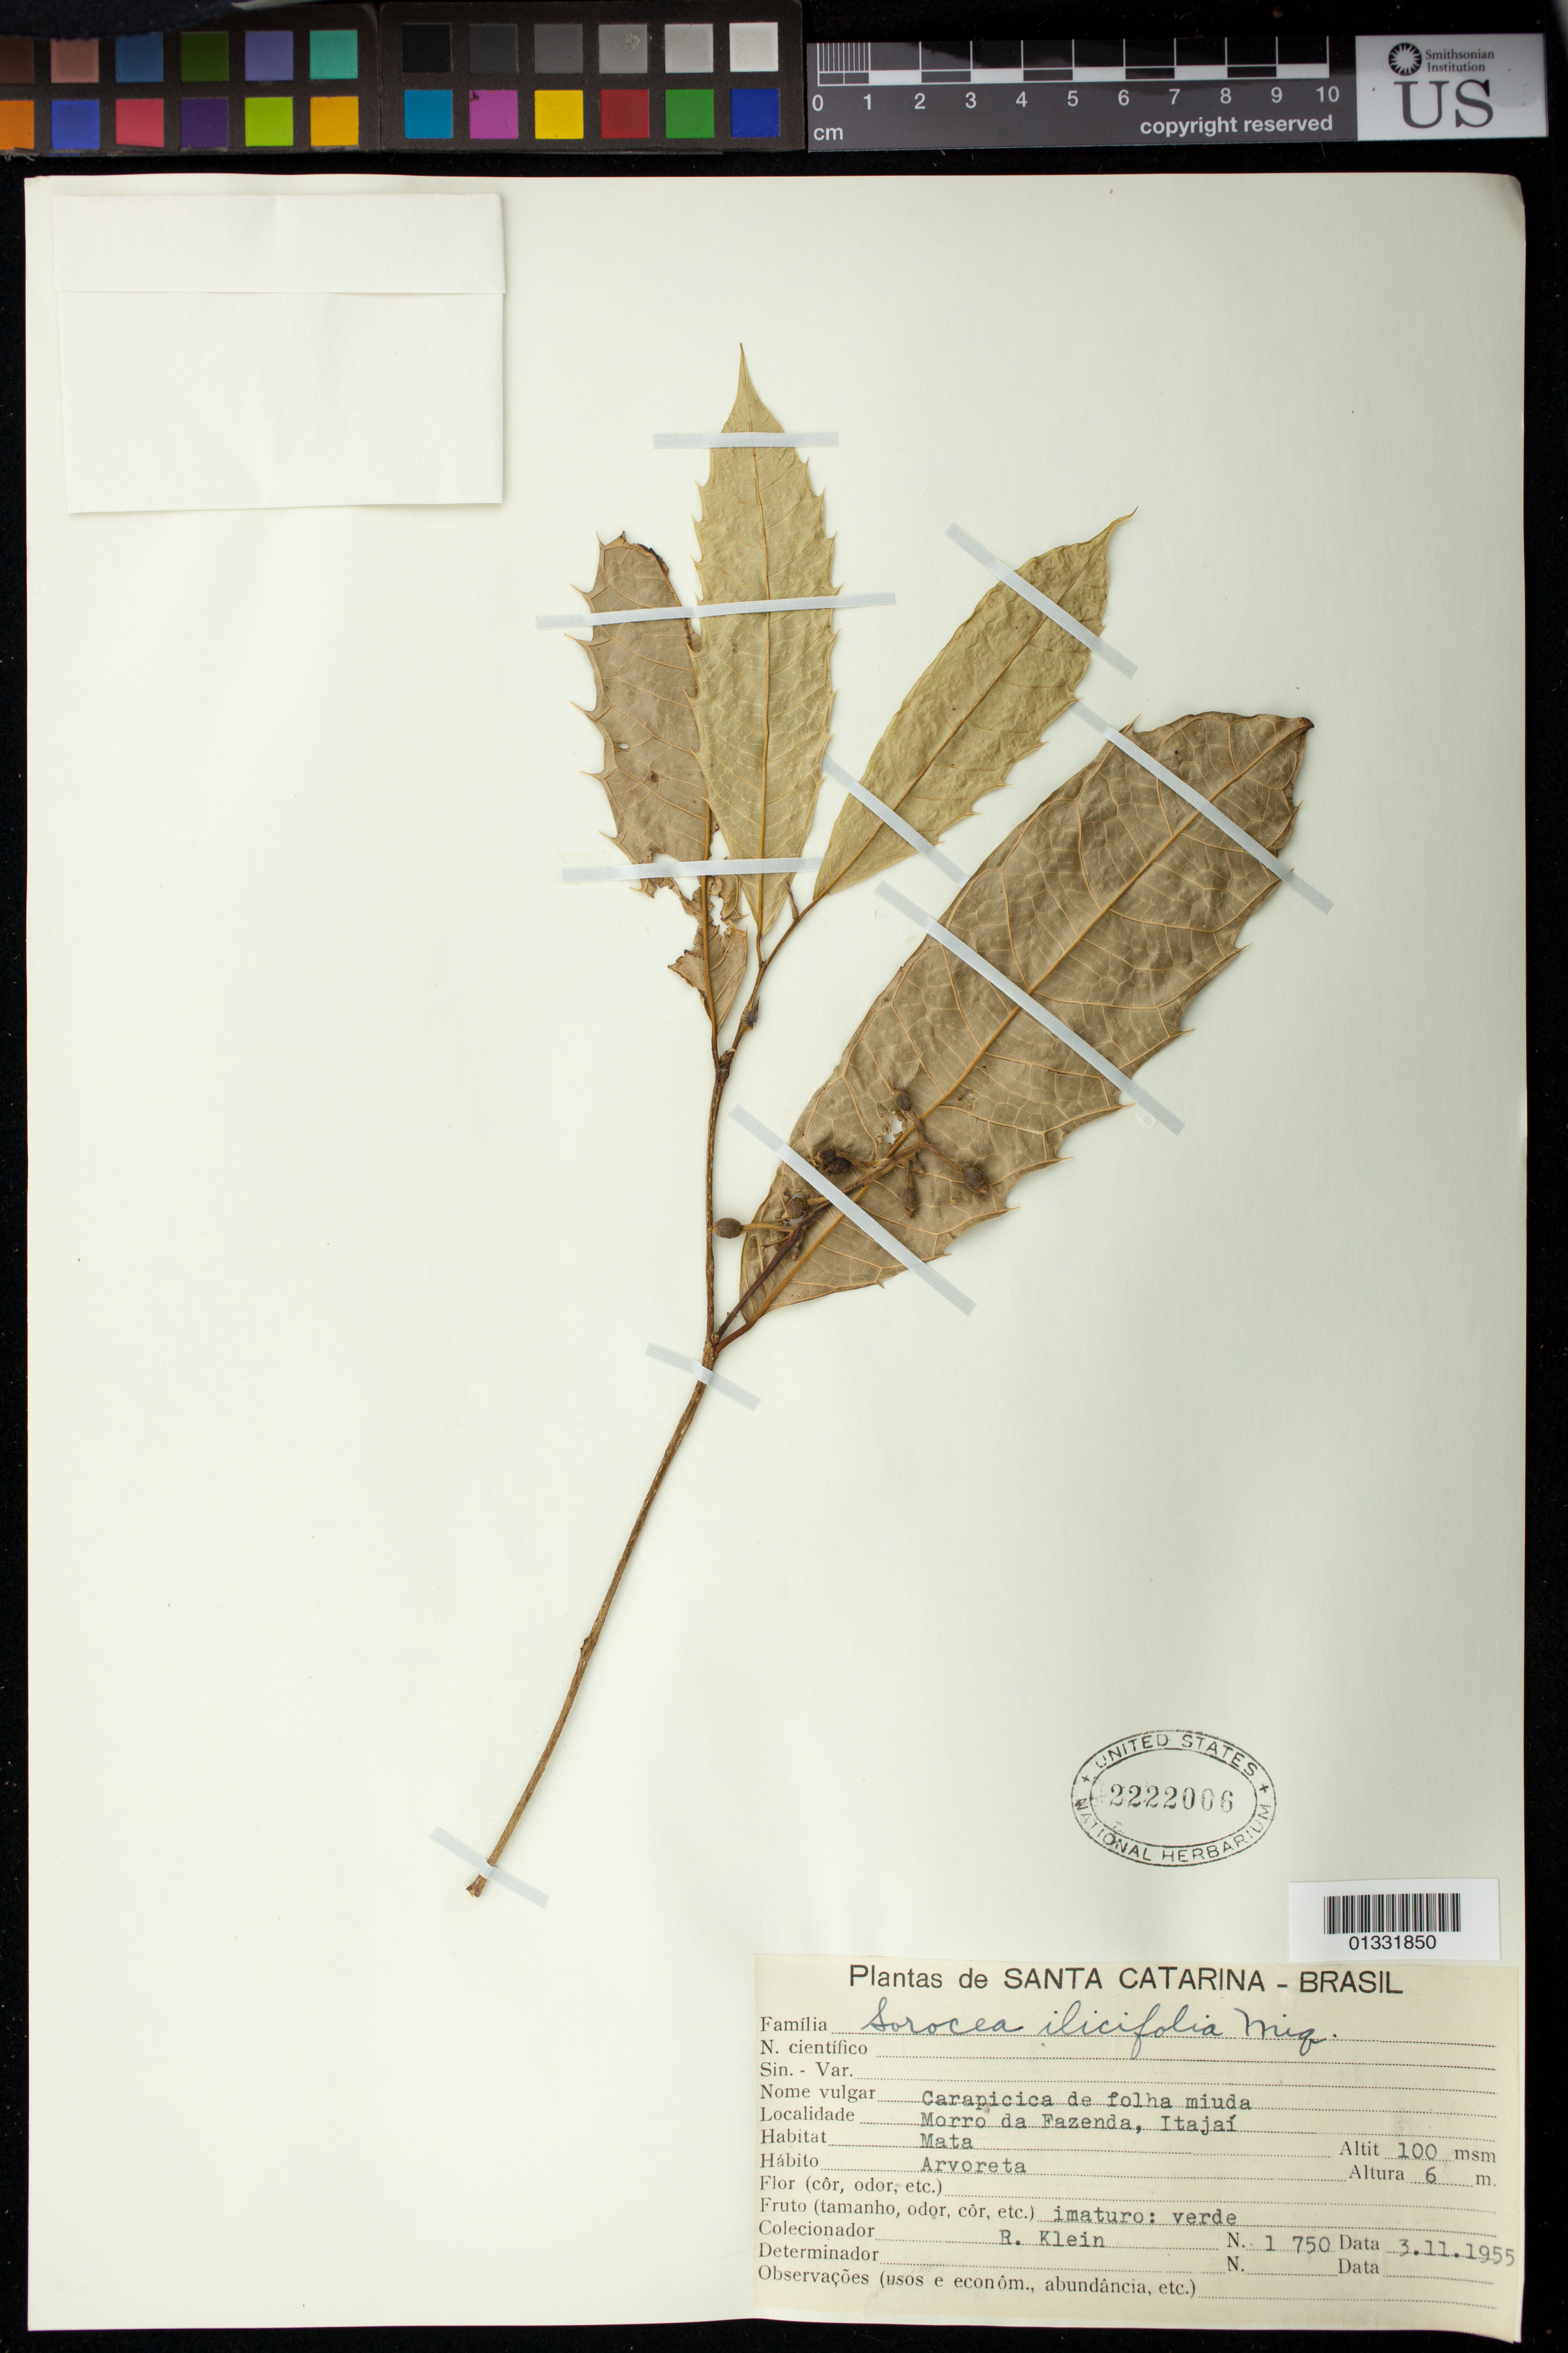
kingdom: Plantae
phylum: Tracheophyta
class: Magnoliopsida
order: Rosales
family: Moraceae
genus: Sorocea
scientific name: Sorocea bonplandii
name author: (Baill.) W.C. Burger et al.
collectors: R. M. Klein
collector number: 1750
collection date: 1955-11-03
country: Brazil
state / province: Santa Catarina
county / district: Itajaí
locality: Morro da Fazenda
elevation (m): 100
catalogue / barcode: US 2222066